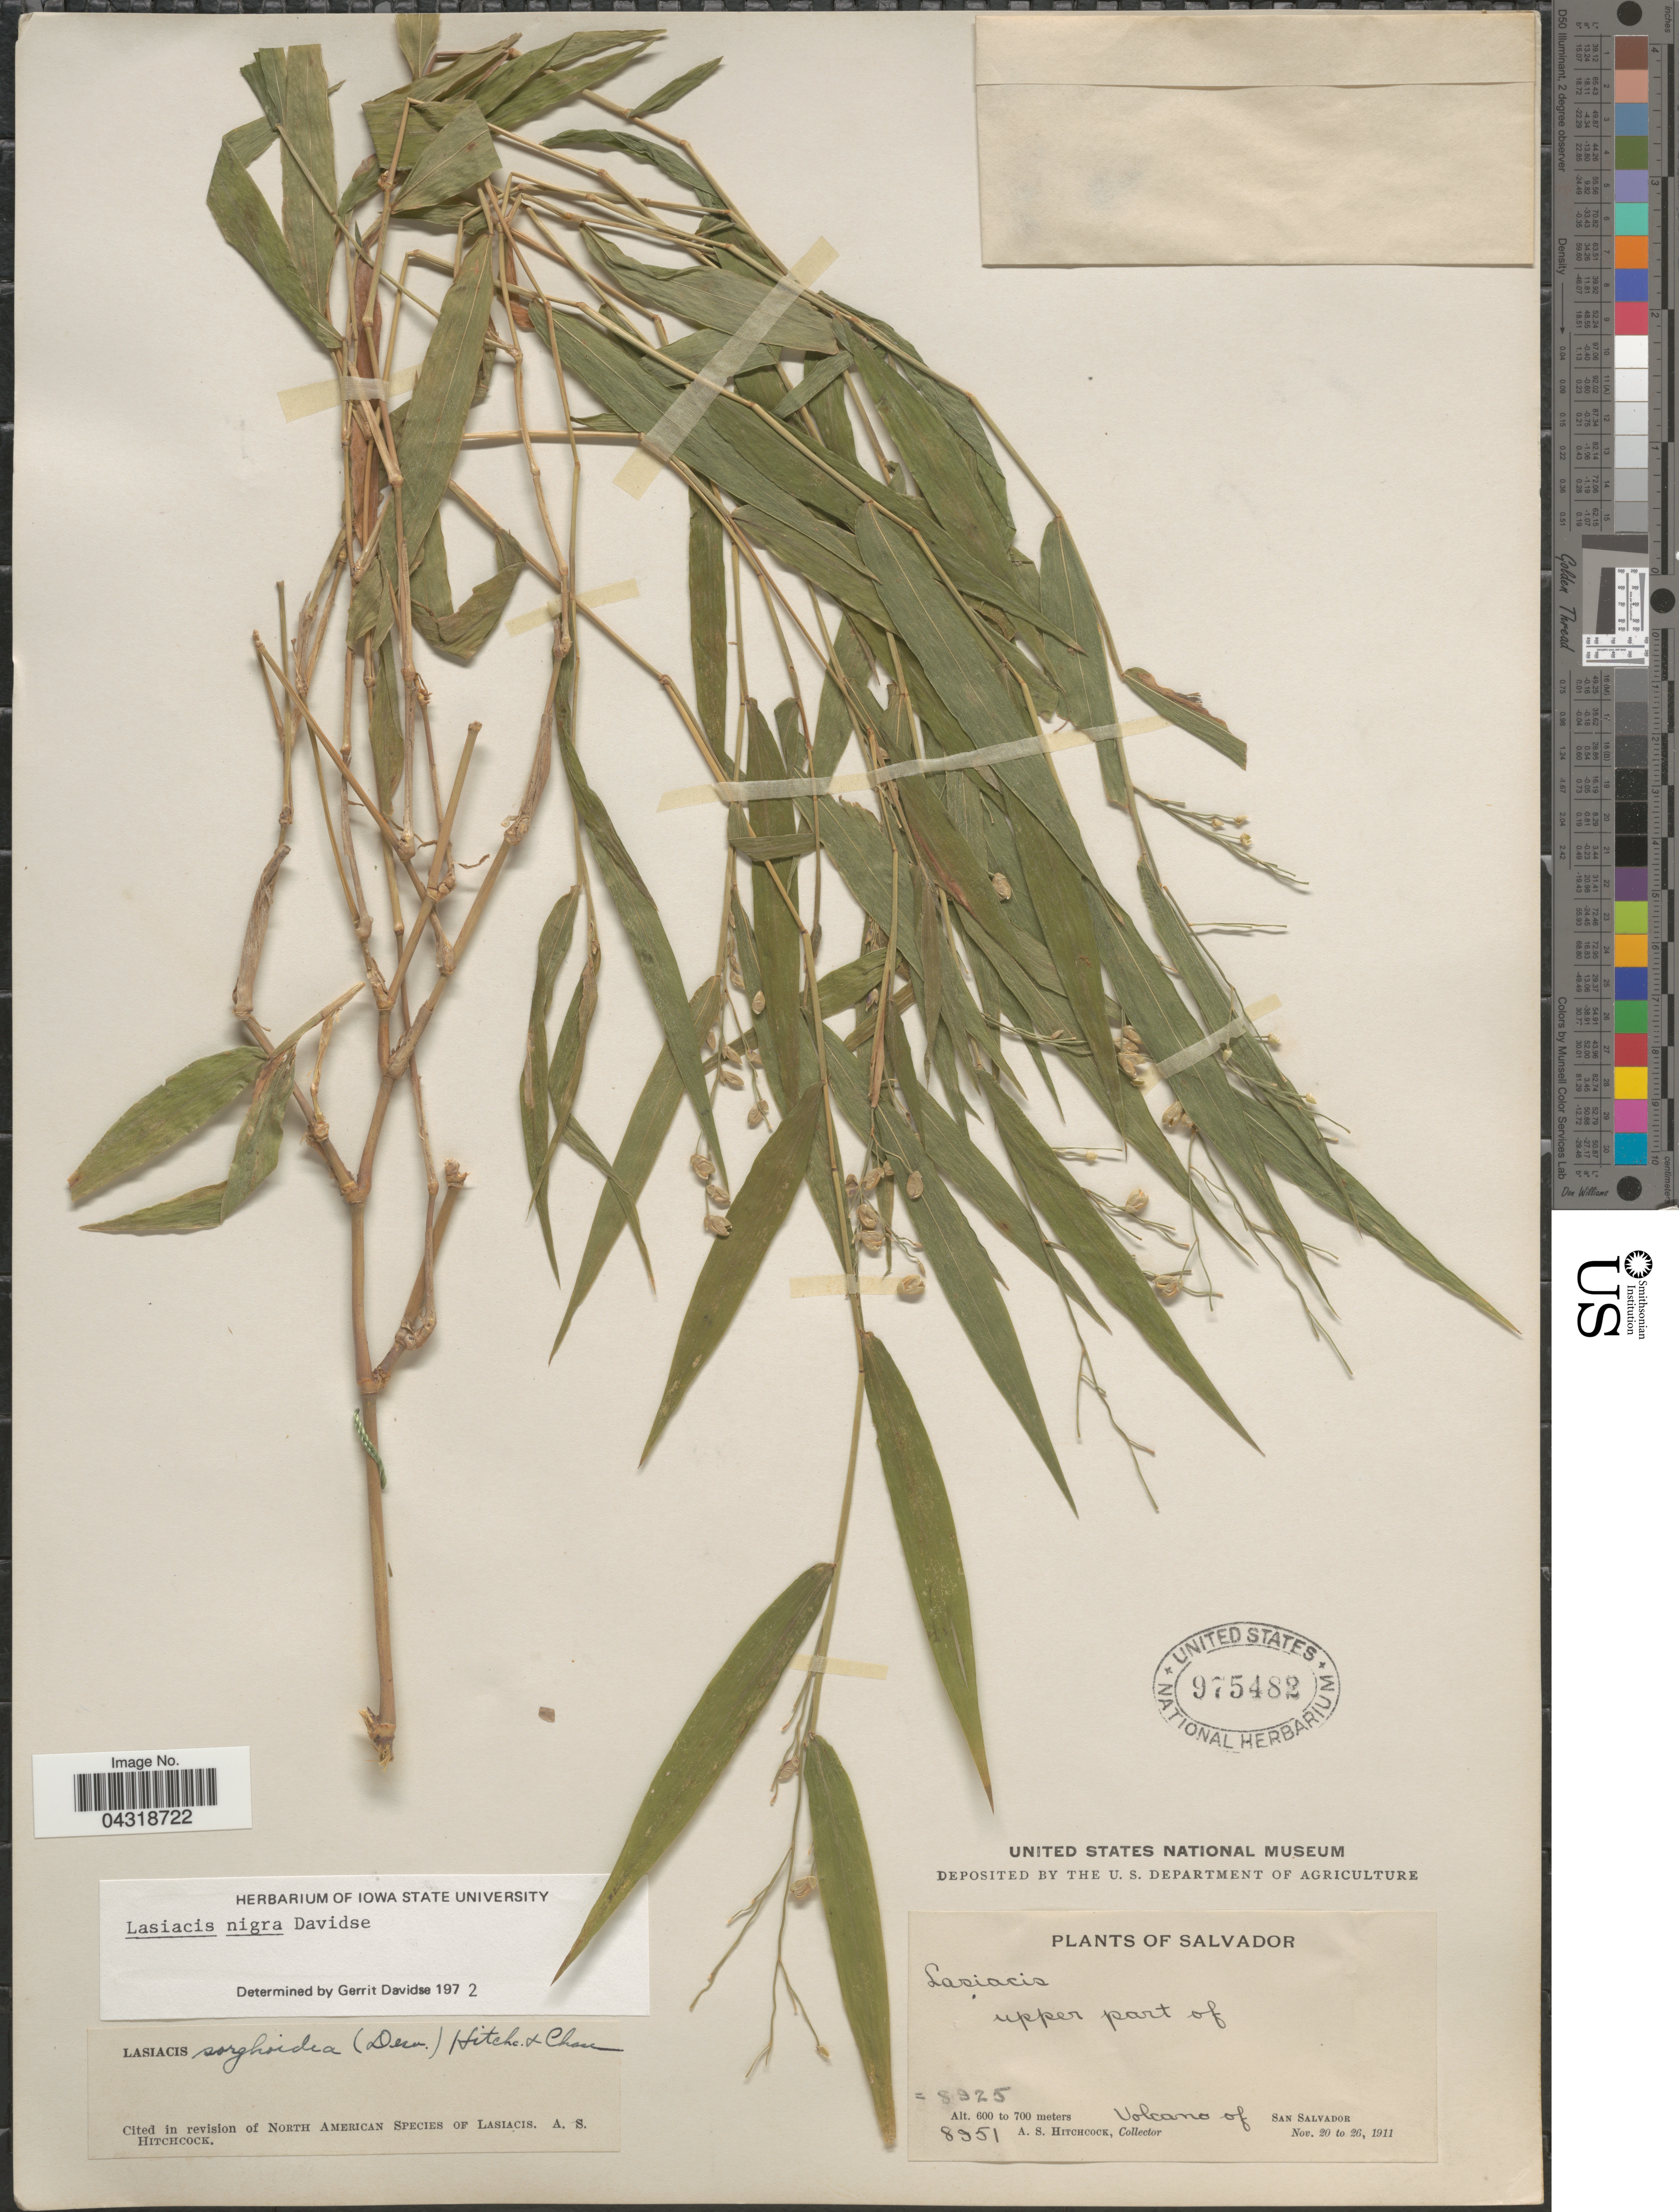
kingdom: Plantae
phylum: Tracheophyta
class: Liliopsida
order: Poales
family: Poaceae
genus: Lasiacis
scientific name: Lasiacis oaxacensis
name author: (Steud.) Hitchc.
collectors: A. S. Hitchcock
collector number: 8951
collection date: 1911-11-20/1911-11-26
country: El Salvador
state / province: San Salvador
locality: Volcano of San Salvador.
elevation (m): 600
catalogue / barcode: US 975482